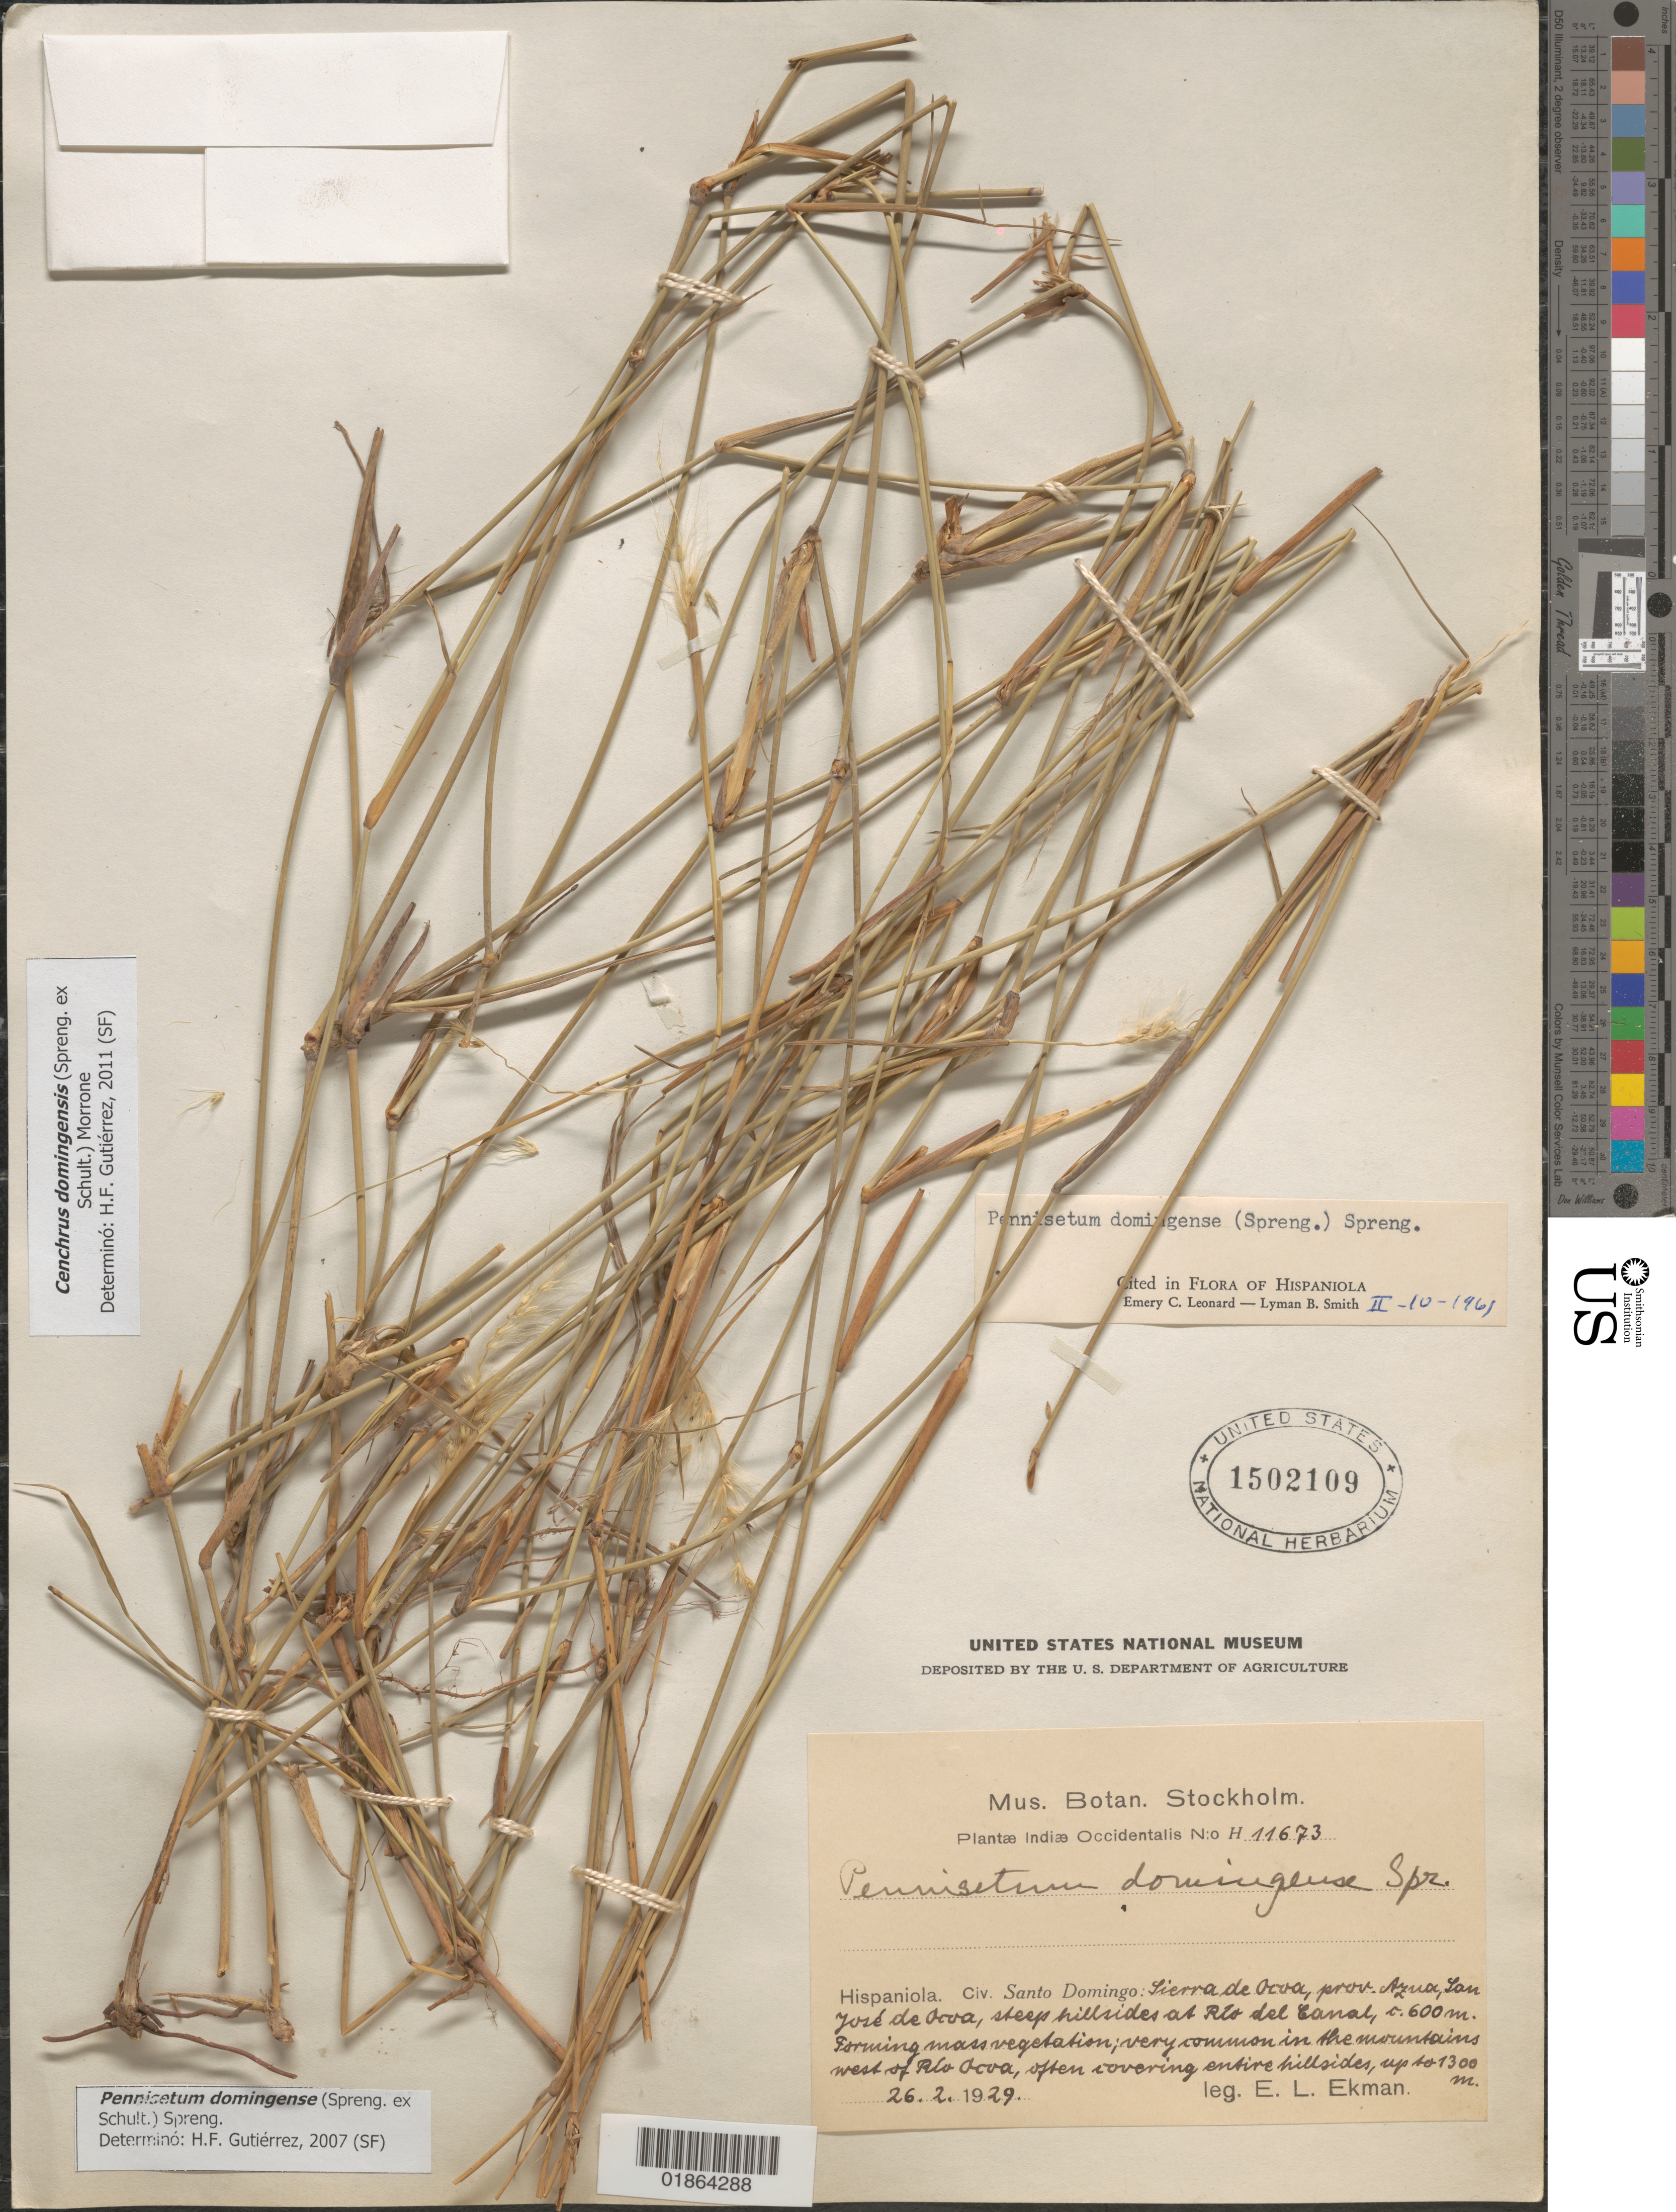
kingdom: Plantae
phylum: Tracheophyta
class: Liliopsida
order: Poales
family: Poaceae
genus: Cenchrus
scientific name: Cenchrus domingensis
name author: (Spreng. ex Schult.) Morrone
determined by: Gutiérrez, H. F.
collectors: E. L. Ekman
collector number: H. 11673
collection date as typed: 26. 2. 1929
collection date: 1929-02-26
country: Dominican Republic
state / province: San José de Ocoa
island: Hispaniola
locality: Sierra de Ocoa, prov. Azua [San José de Ocoa?], San José de Ocoa, steep hillsides at Río del Canal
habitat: Steep hillsides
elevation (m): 1300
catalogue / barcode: US 1502109